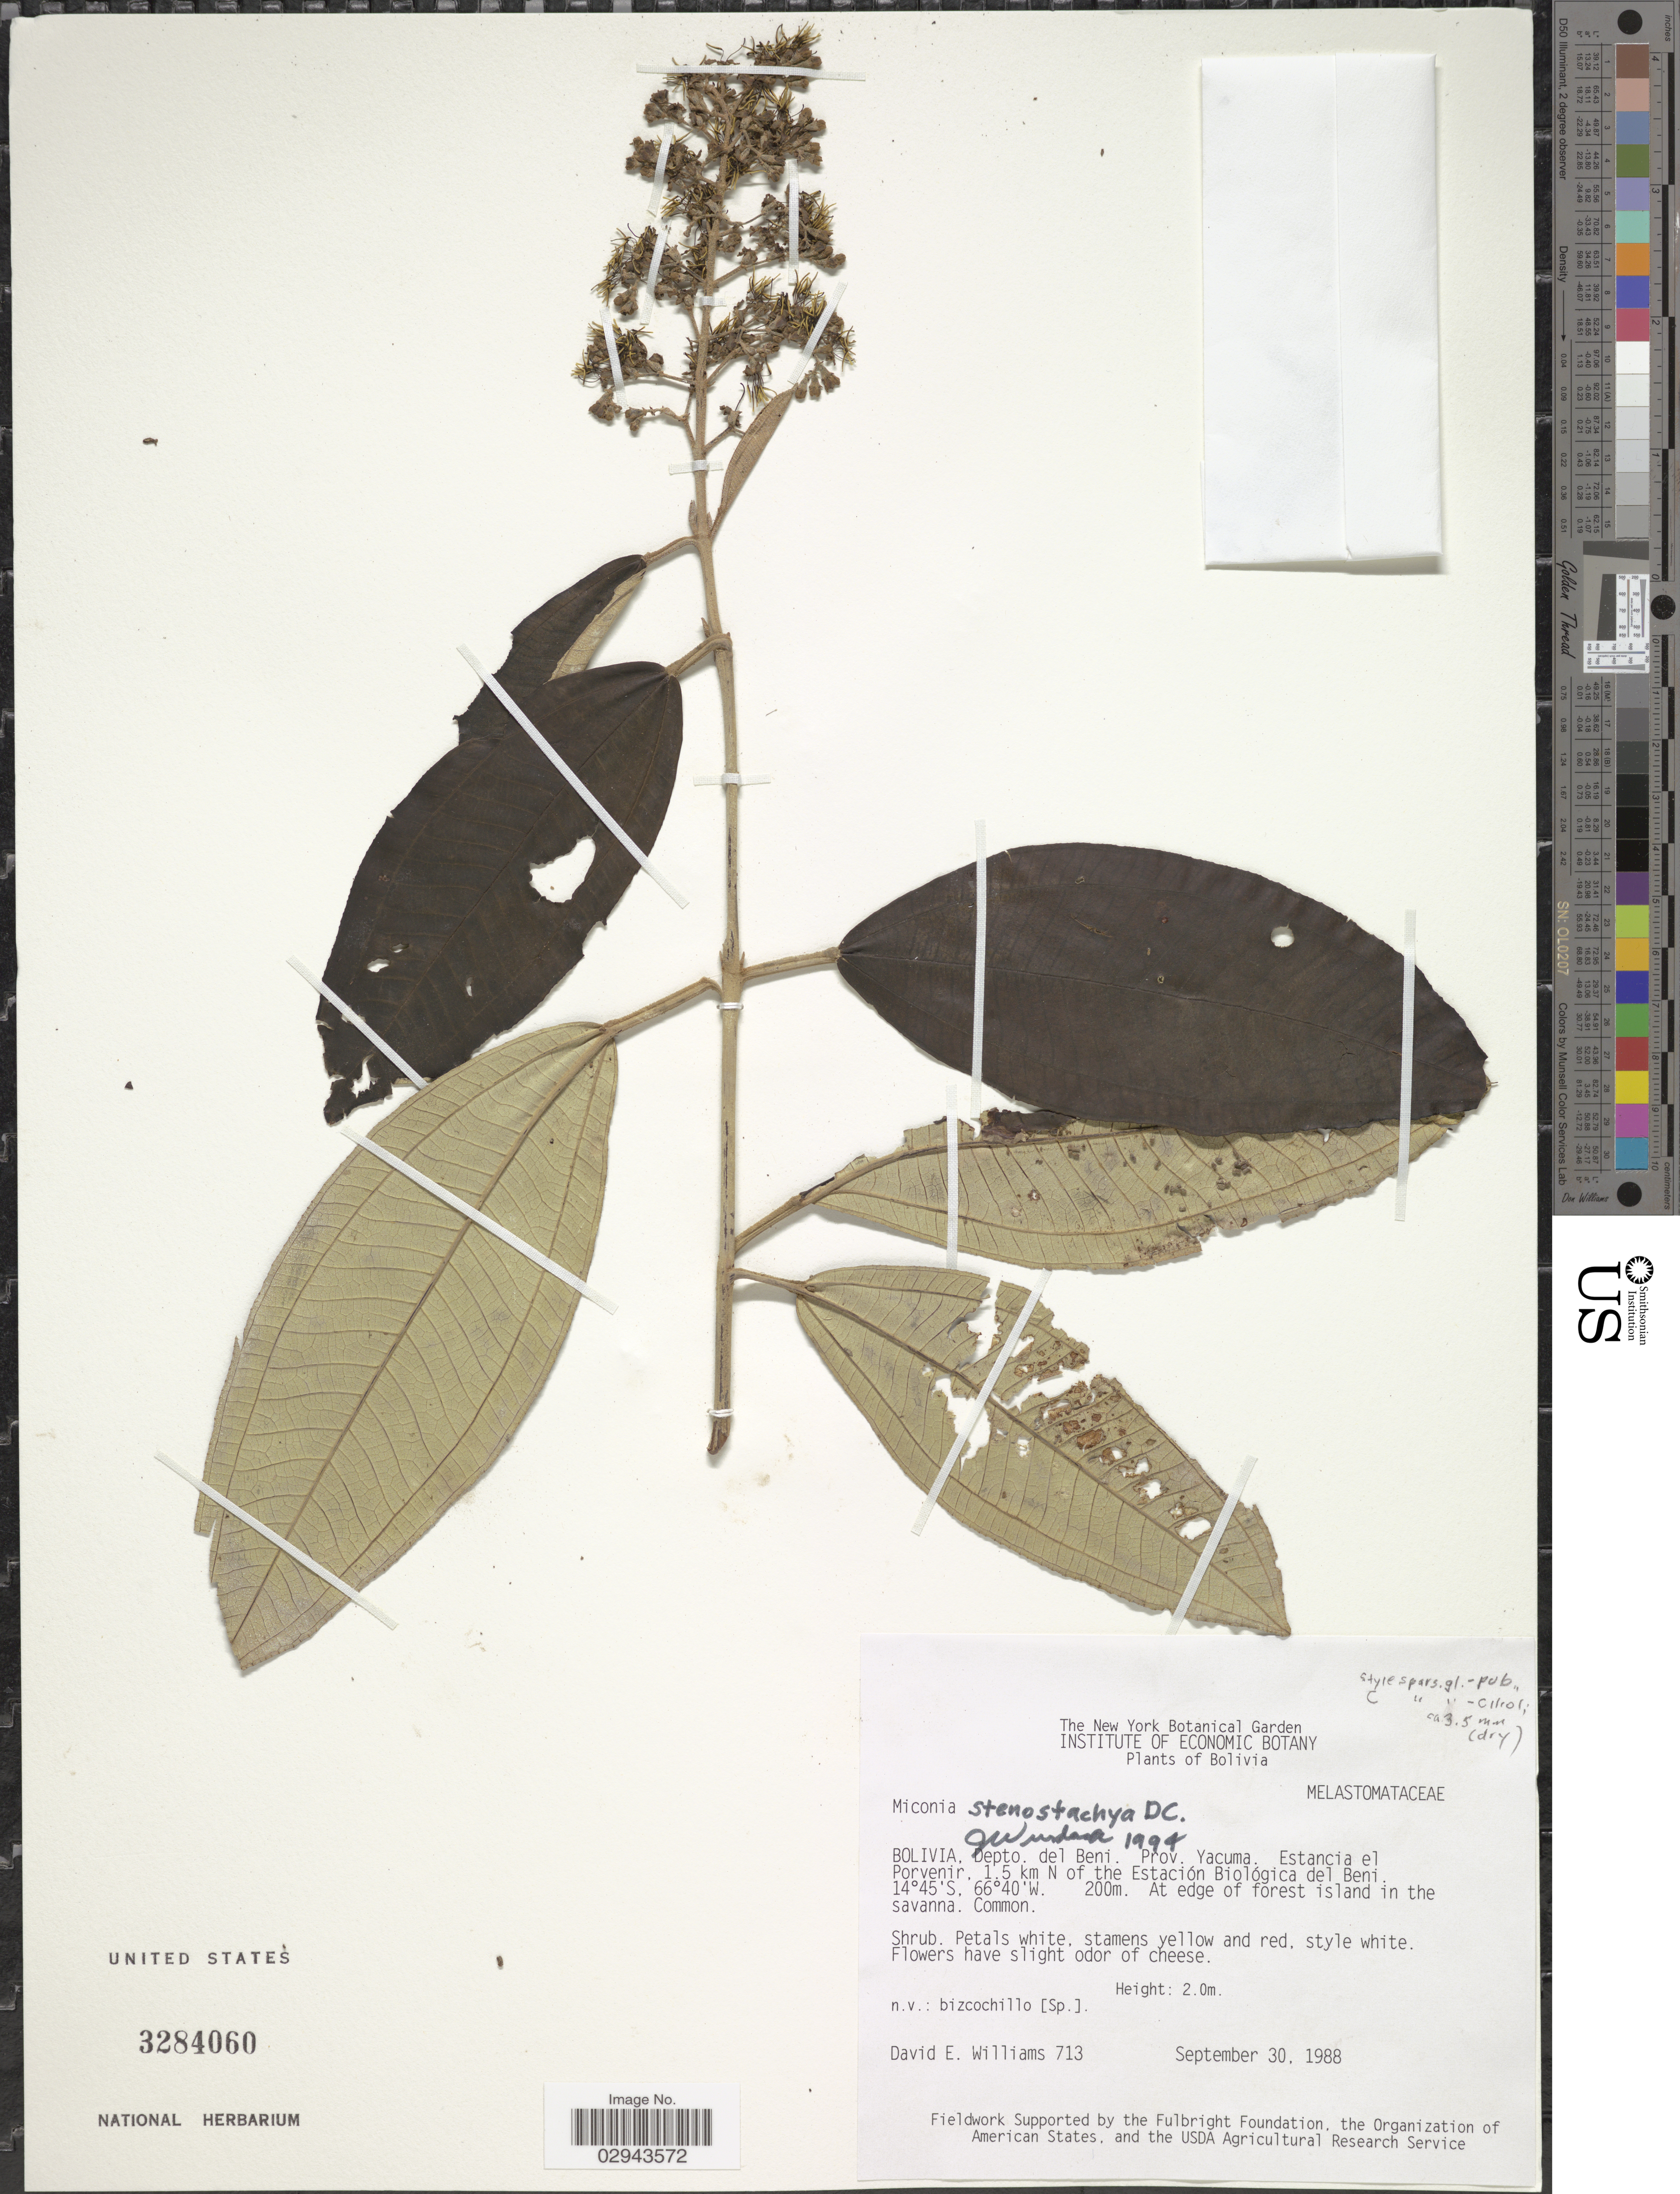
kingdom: Plantae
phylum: Tracheophyta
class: Magnoliopsida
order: Myrtales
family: Melastomataceae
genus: Miconia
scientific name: Miconia stenostachya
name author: DC.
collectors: D. E. Williams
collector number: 713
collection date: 1988-09-30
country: Bolivia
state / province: Beni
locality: Depto. del Beni. Prov. Yacuma. Estancia el Porvenir, 1.5 km N of the Estación Biológica del Beni.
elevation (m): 200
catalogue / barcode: US 3284060